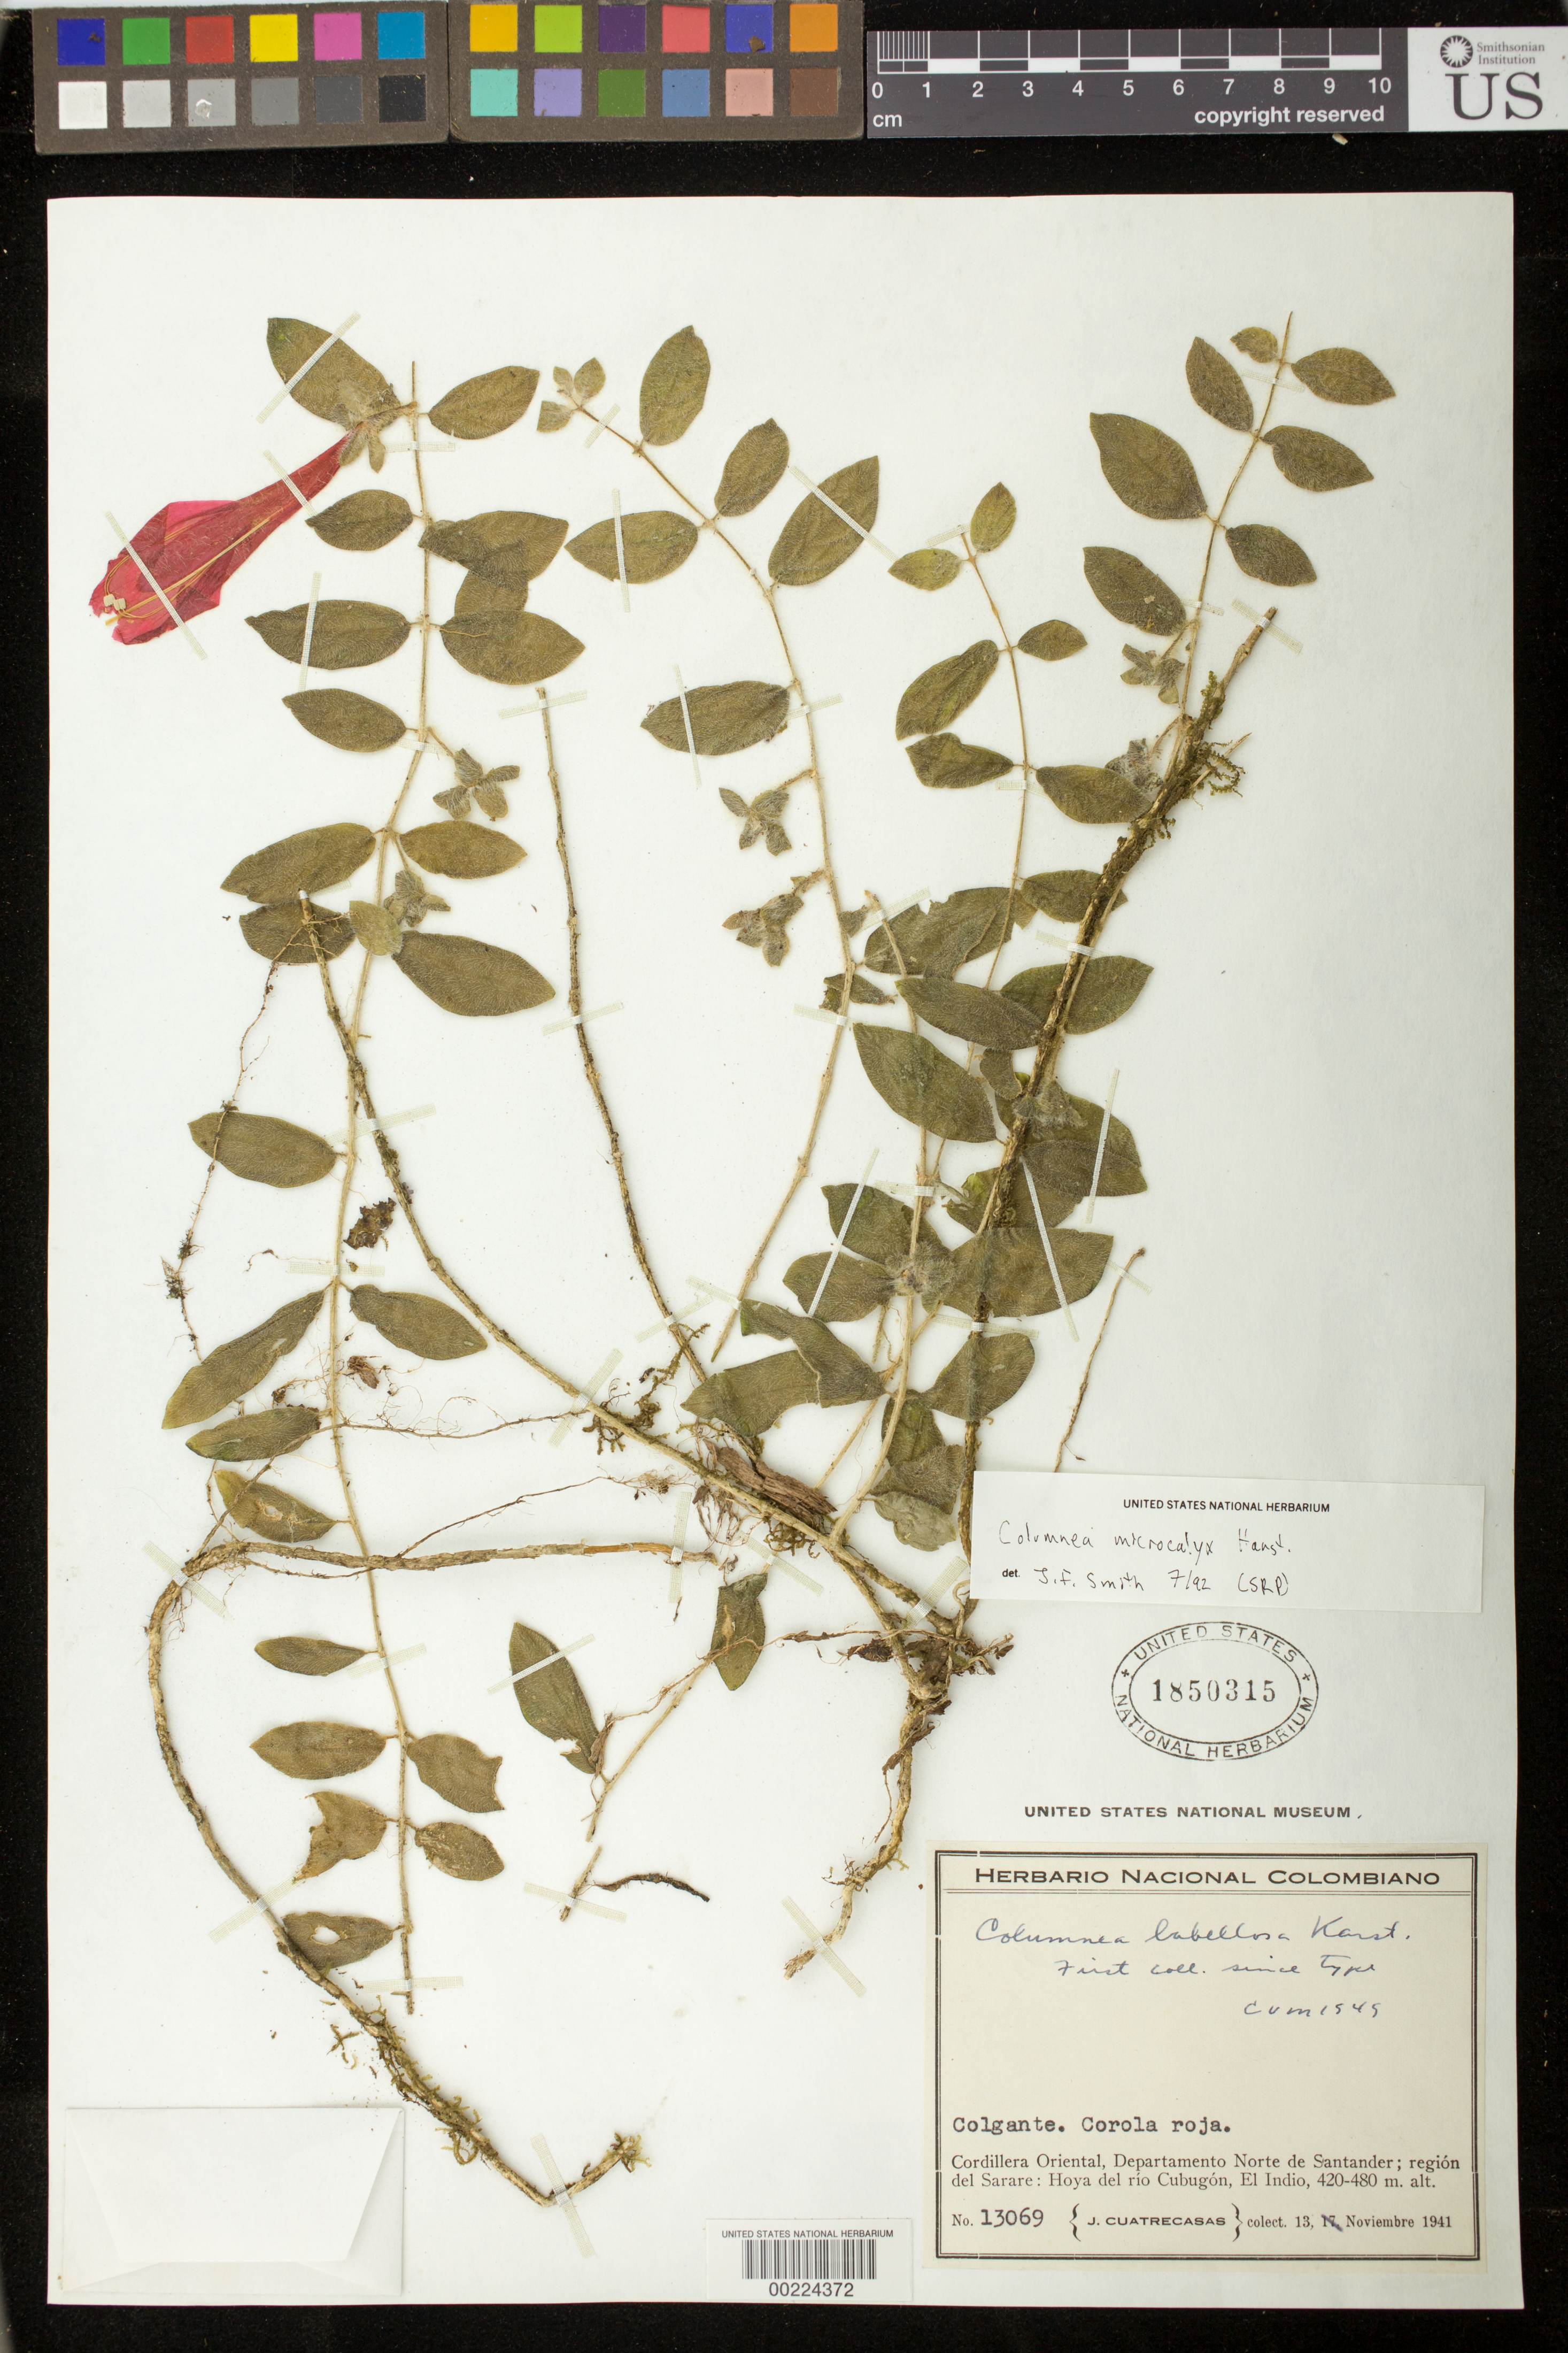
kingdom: Plantae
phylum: Tracheophyta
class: Magnoliopsida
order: Lamiales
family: Gesneriaceae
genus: Columnea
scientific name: Columnea microcalyx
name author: Hanst.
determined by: Smith, J. F.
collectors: J. Cuatrecasas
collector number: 13069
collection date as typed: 13 Nov 1941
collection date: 1941-11-13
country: Colombia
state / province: Norte de Santander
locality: Cordillera Oriental, region del Sarare, valley of Rio Cubugon, El Indio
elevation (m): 420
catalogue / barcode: US 1850315